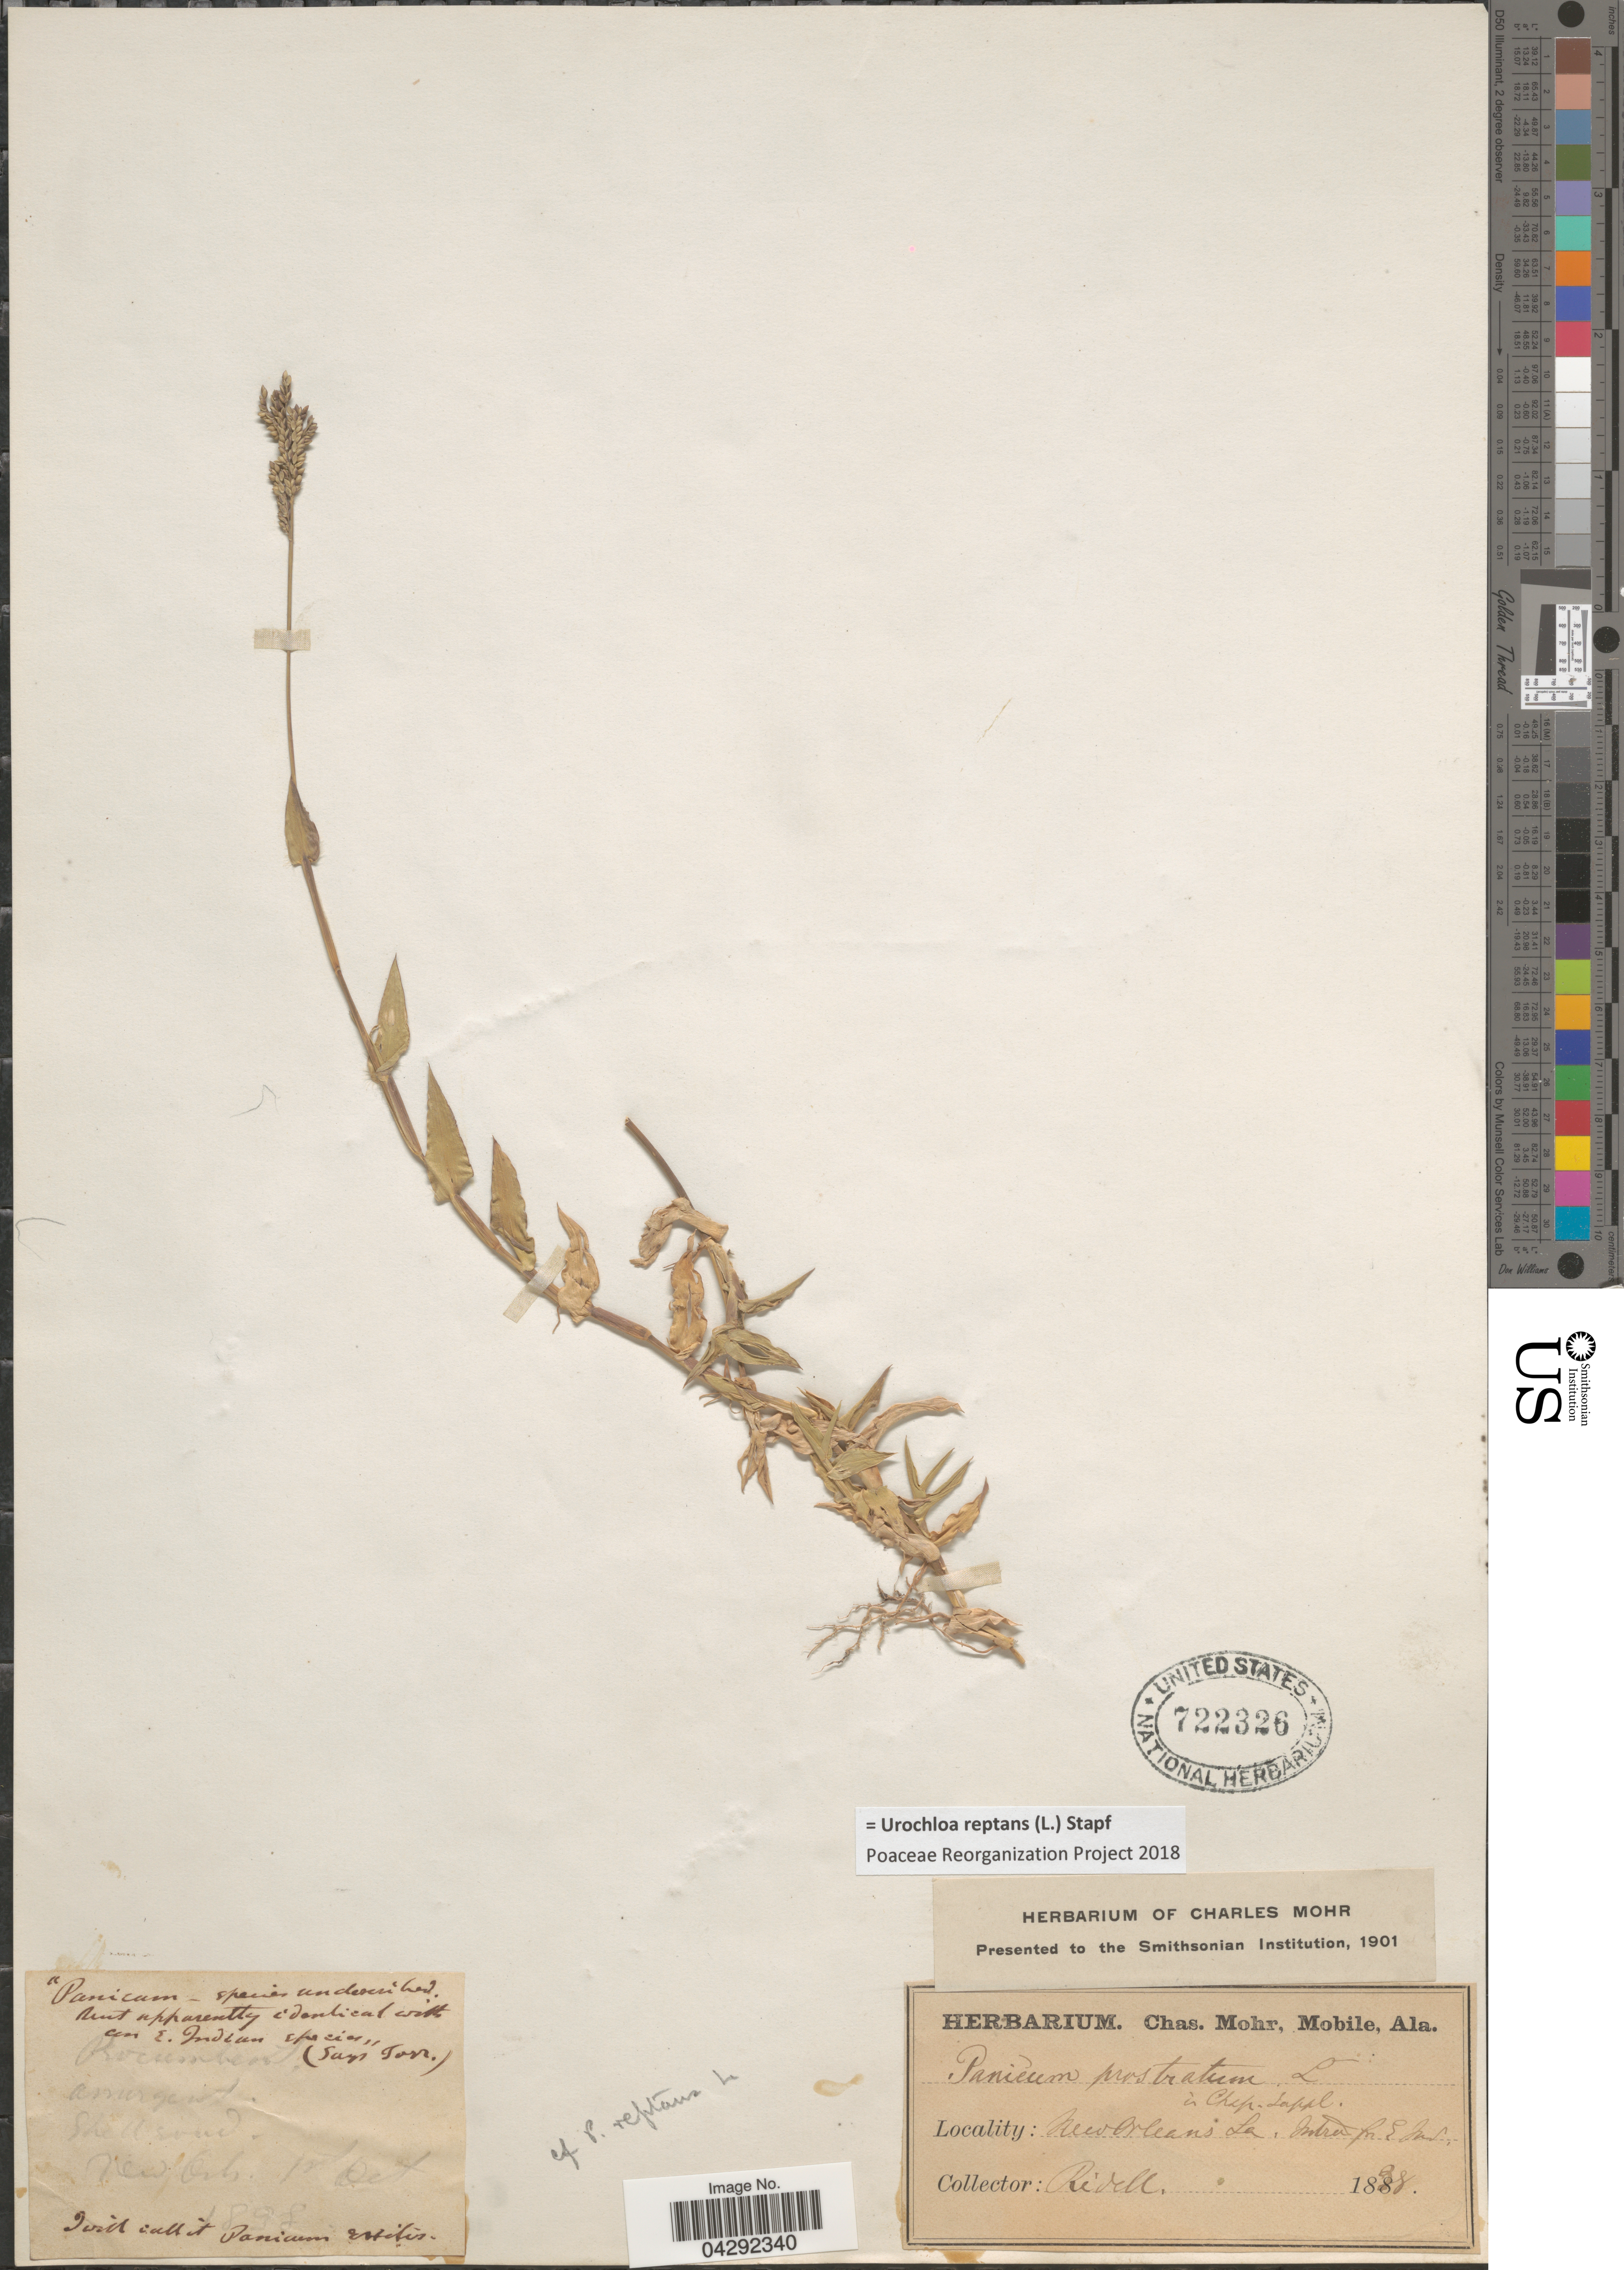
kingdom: Plantae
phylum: Tracheophyta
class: Liliopsida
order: Poales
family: Poaceae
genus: Urochloa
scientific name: Urochloa reptans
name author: (L.) Stapf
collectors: -. Ridell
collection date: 1838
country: United States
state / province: Louisiana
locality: New Orleans.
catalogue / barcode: US 722326